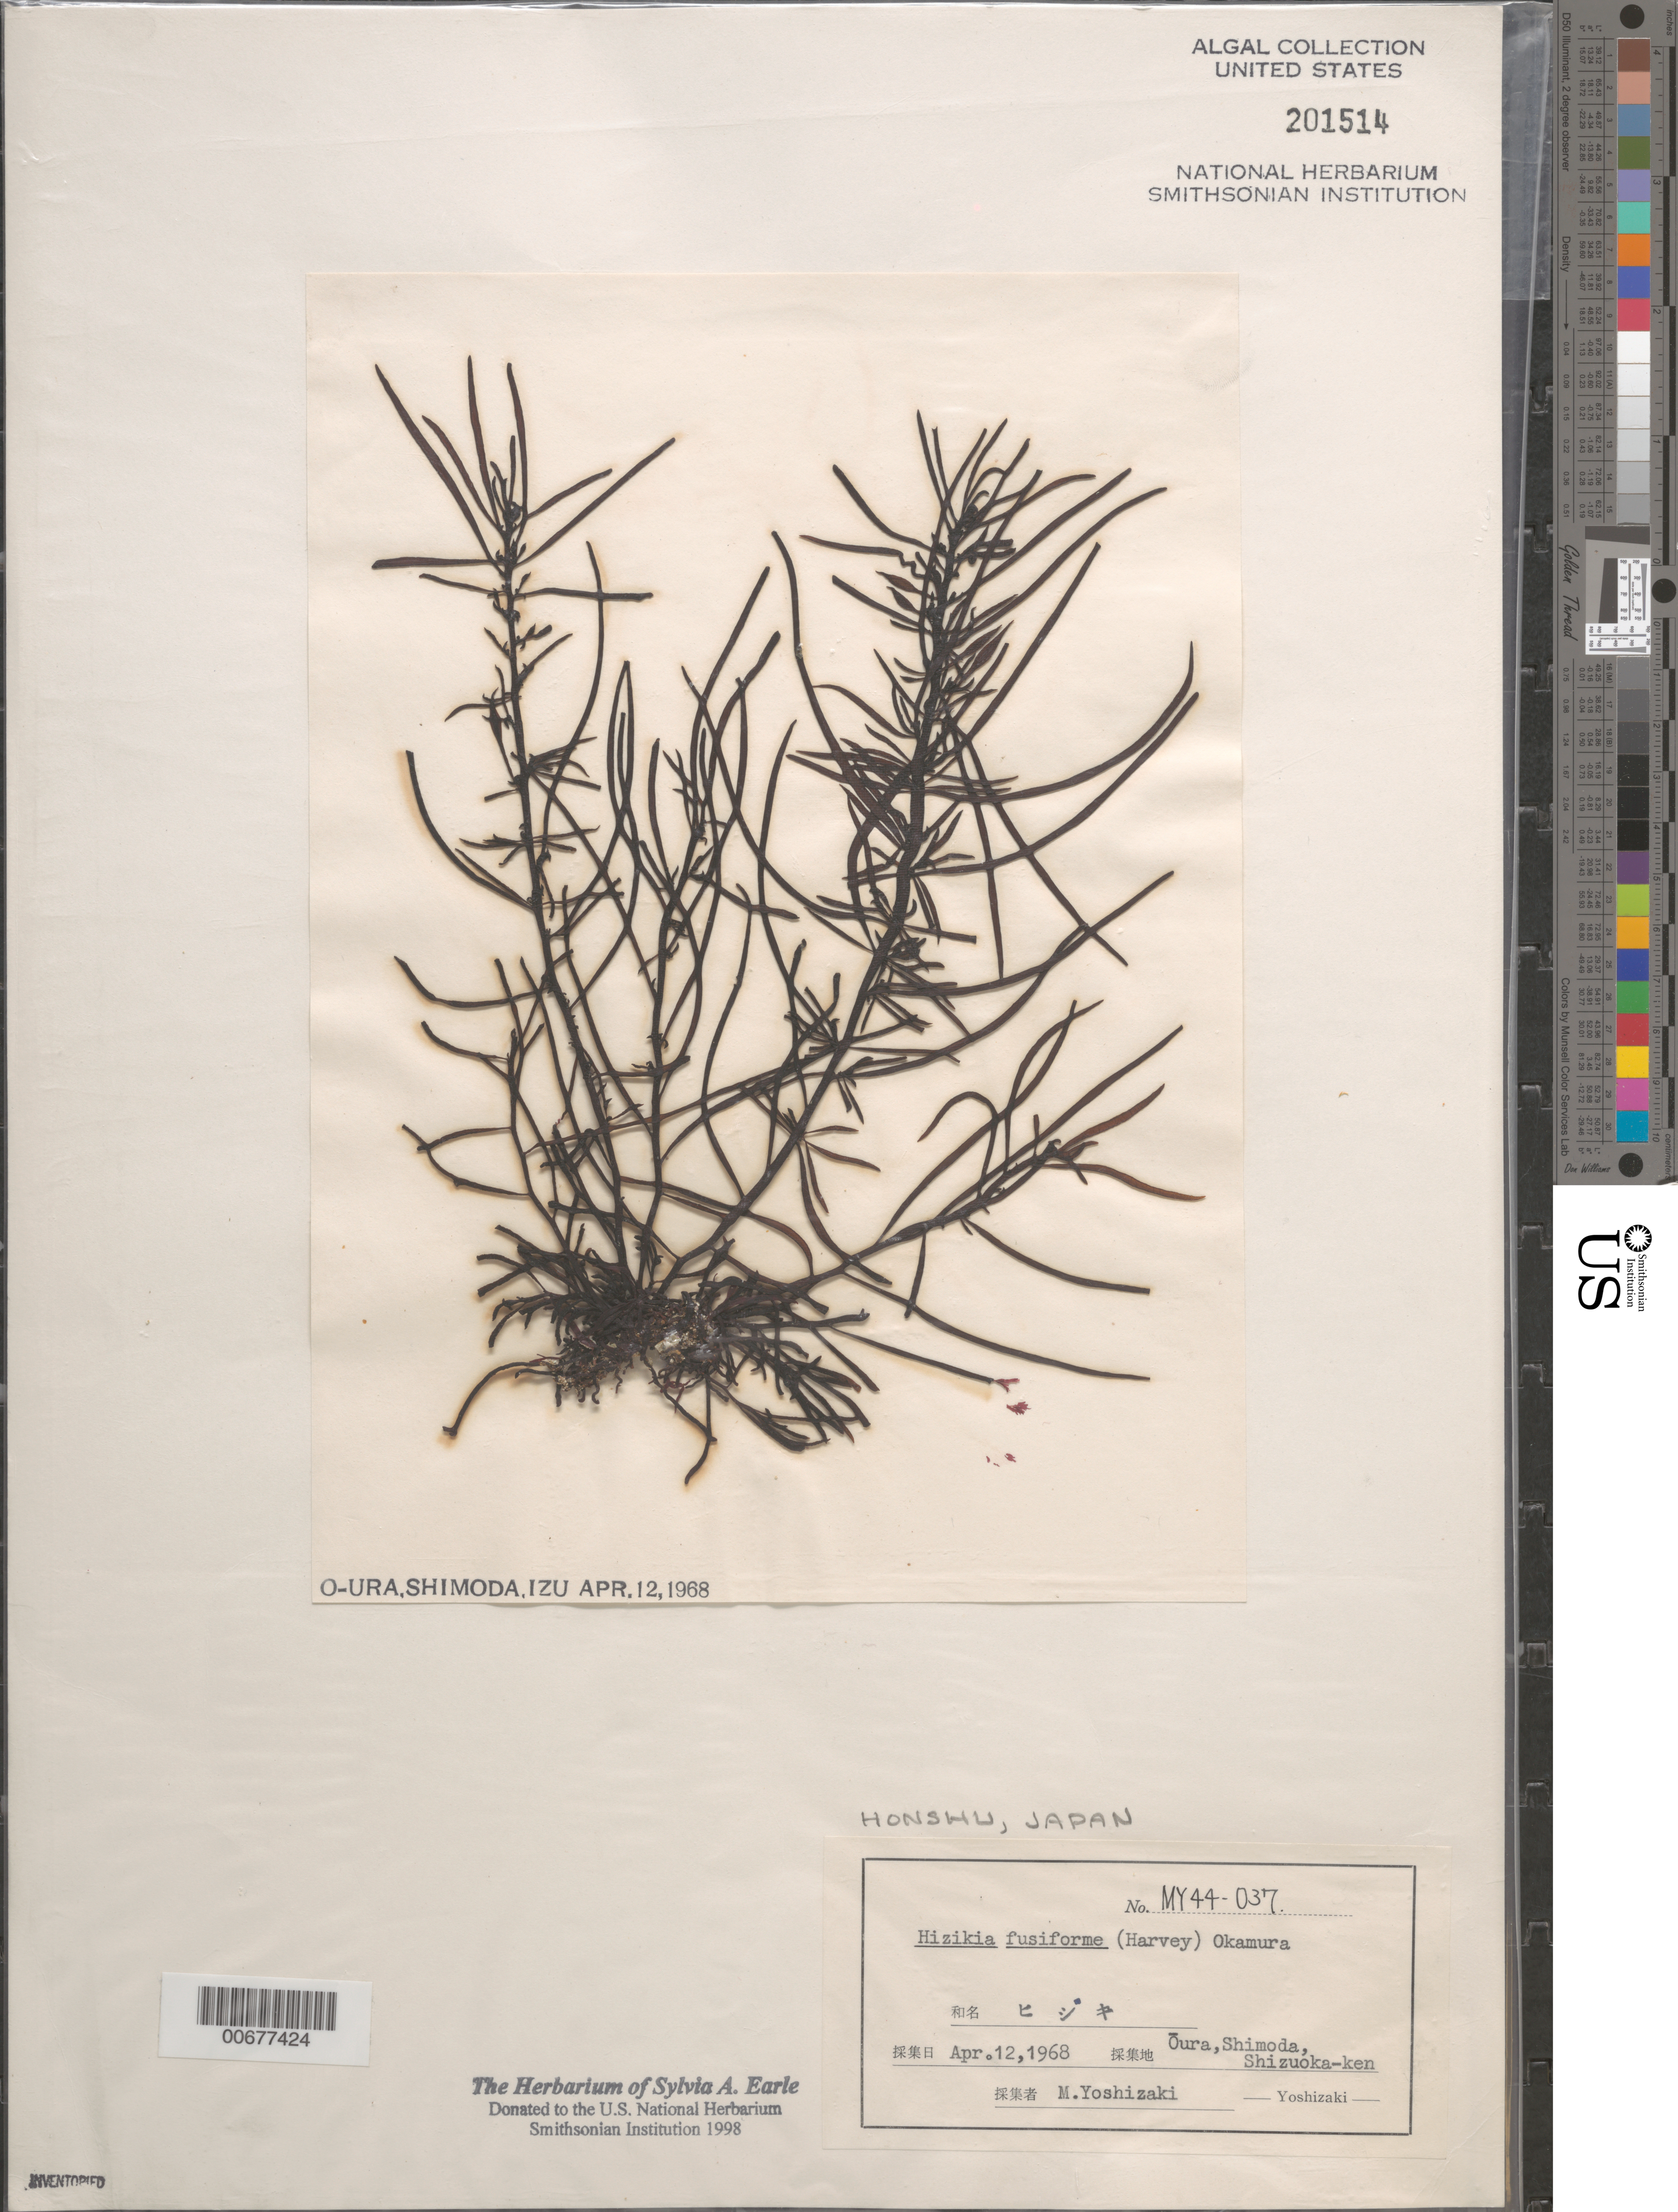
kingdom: Chromista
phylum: Ochrophyta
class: Phaeophyceae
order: Fucales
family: Sargassaceae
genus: Sargassum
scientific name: Sargassum fusiforme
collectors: M. Yoshizaki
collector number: MY 44-037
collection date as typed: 12 Apr 1968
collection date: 1968-04-12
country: Japan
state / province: Sizuoka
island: Honshu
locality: Oura, Shimoda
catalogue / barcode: US 201514